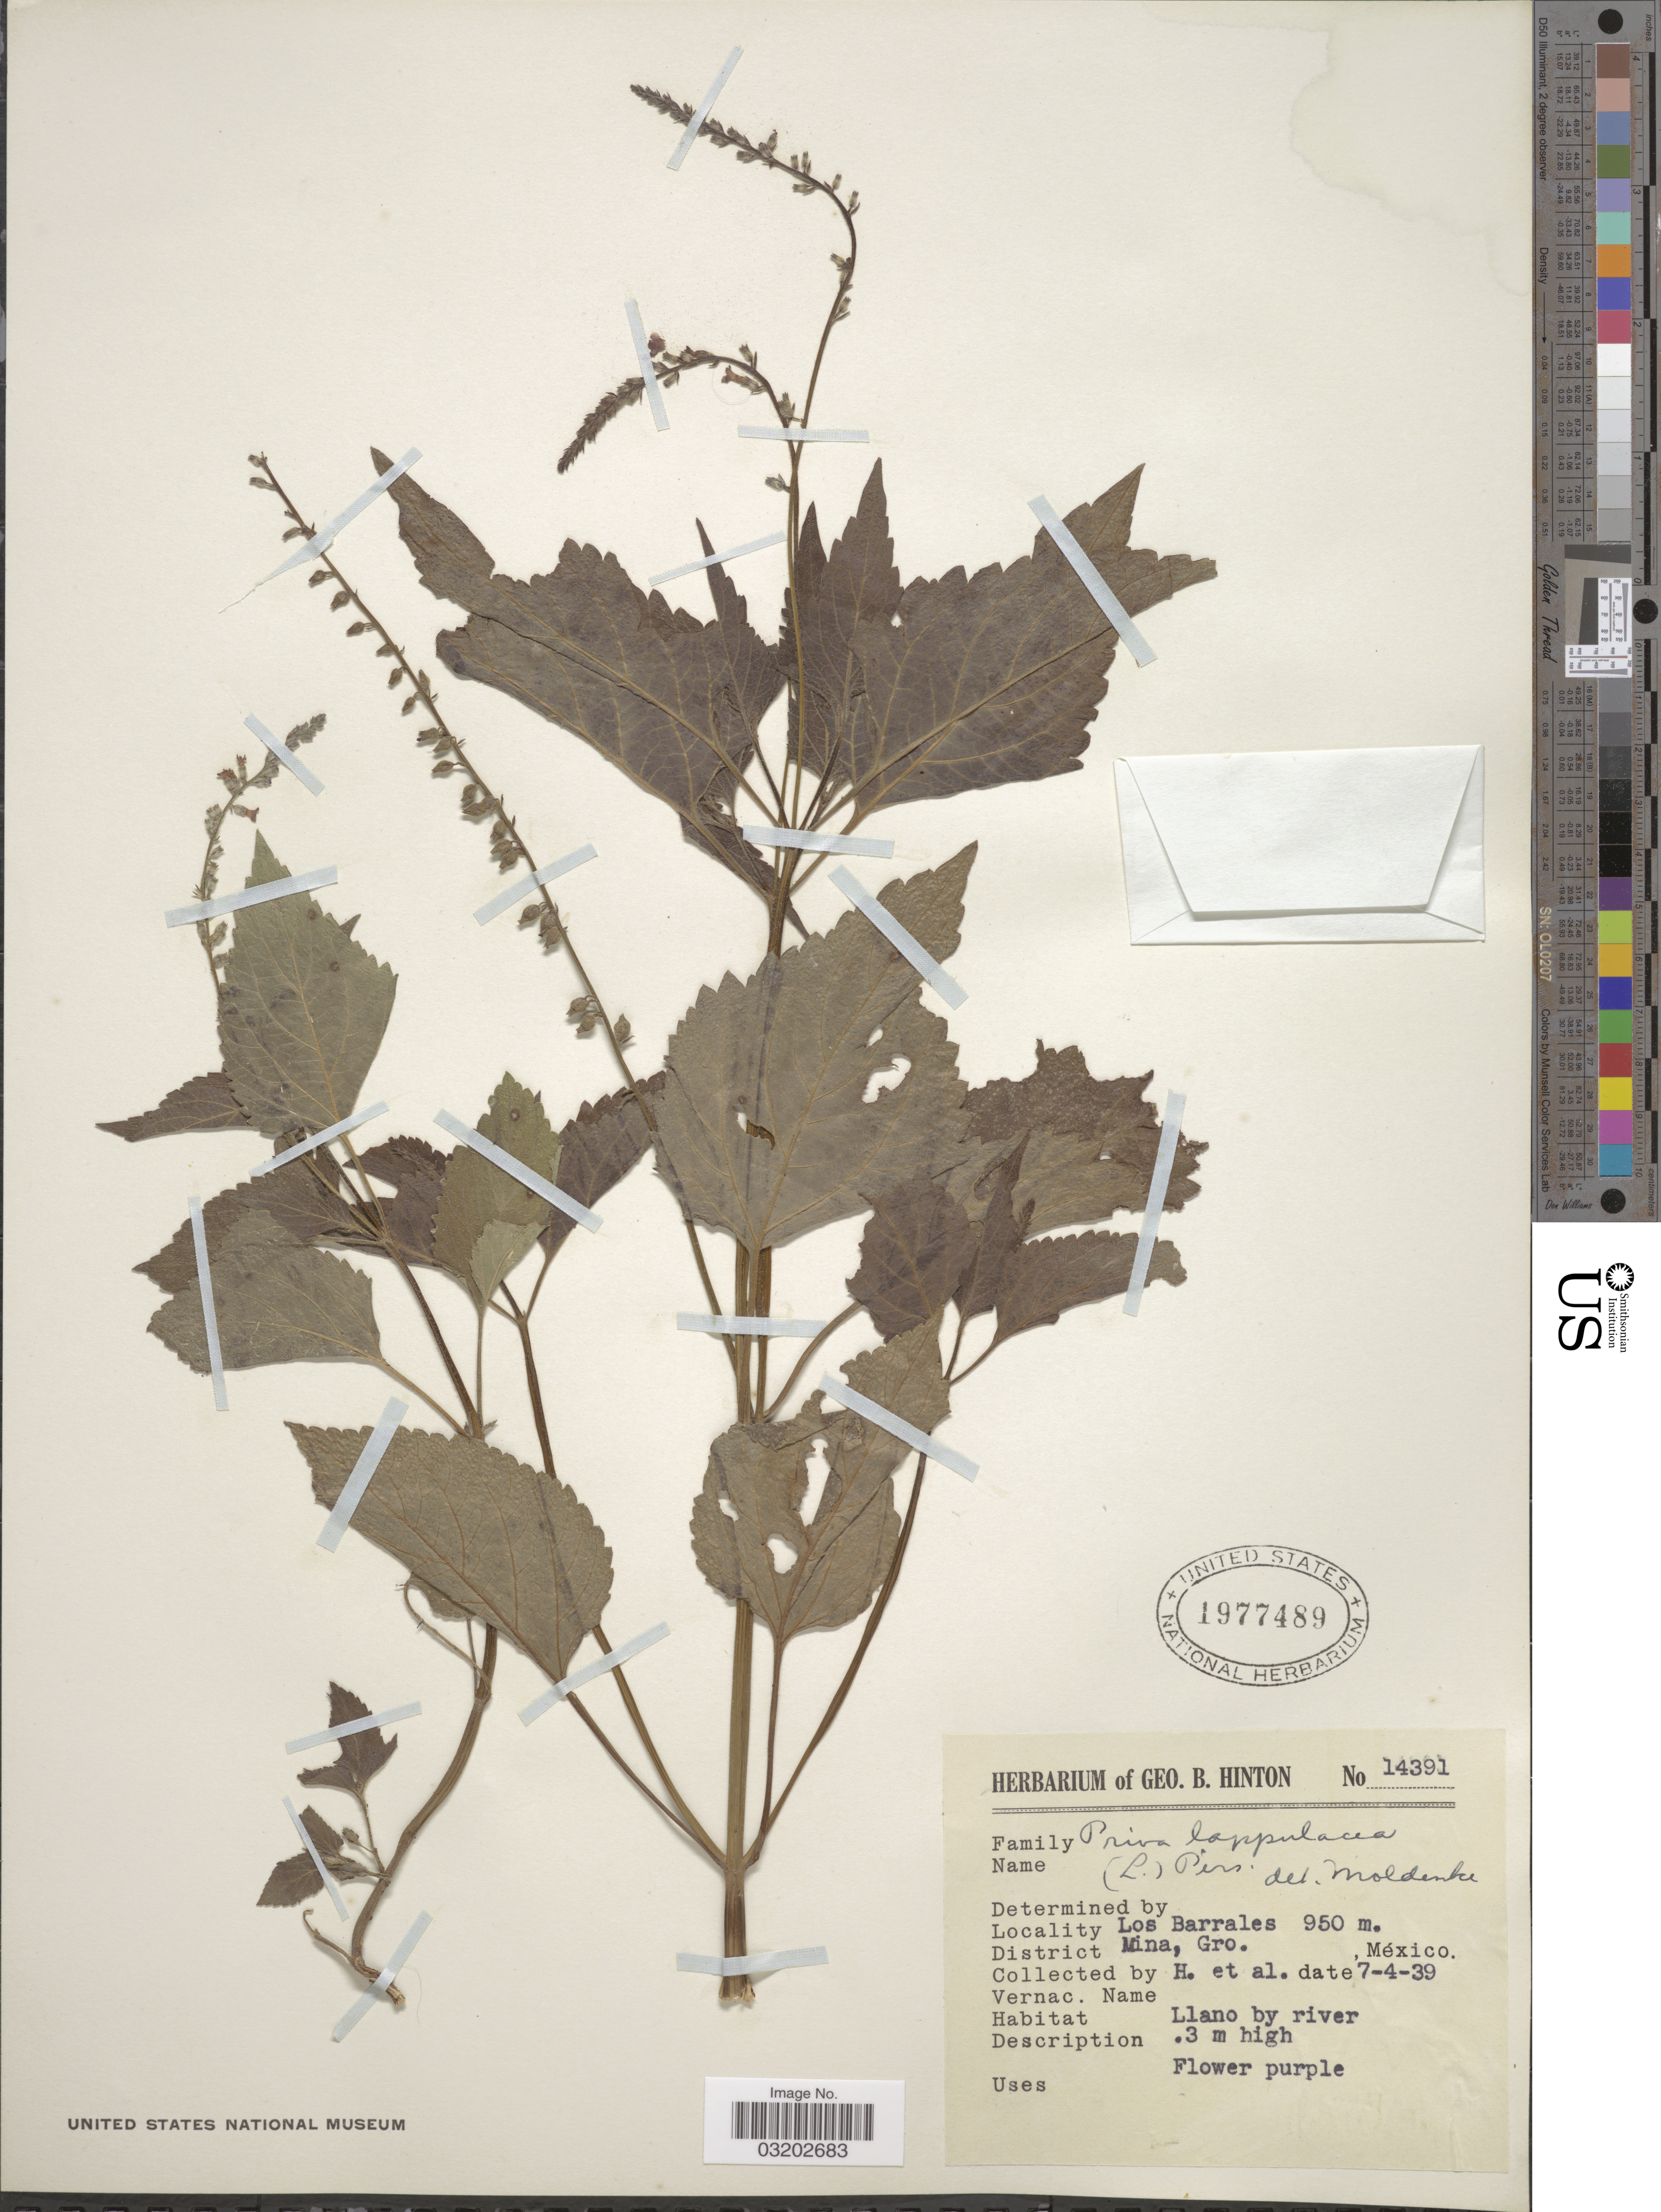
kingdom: Plantae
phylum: Tracheophyta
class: Magnoliopsida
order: Lamiales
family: Verbenaceae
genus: Priva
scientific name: Priva lappulacea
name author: (L.) Pers.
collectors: G. B. Hinton & et al.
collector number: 14391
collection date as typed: Transcribed d/m/y: 7/4/39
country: Mexico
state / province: Guerrero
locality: Los Barrales. District Mina. Llano by river.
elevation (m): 950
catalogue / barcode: US 1977489